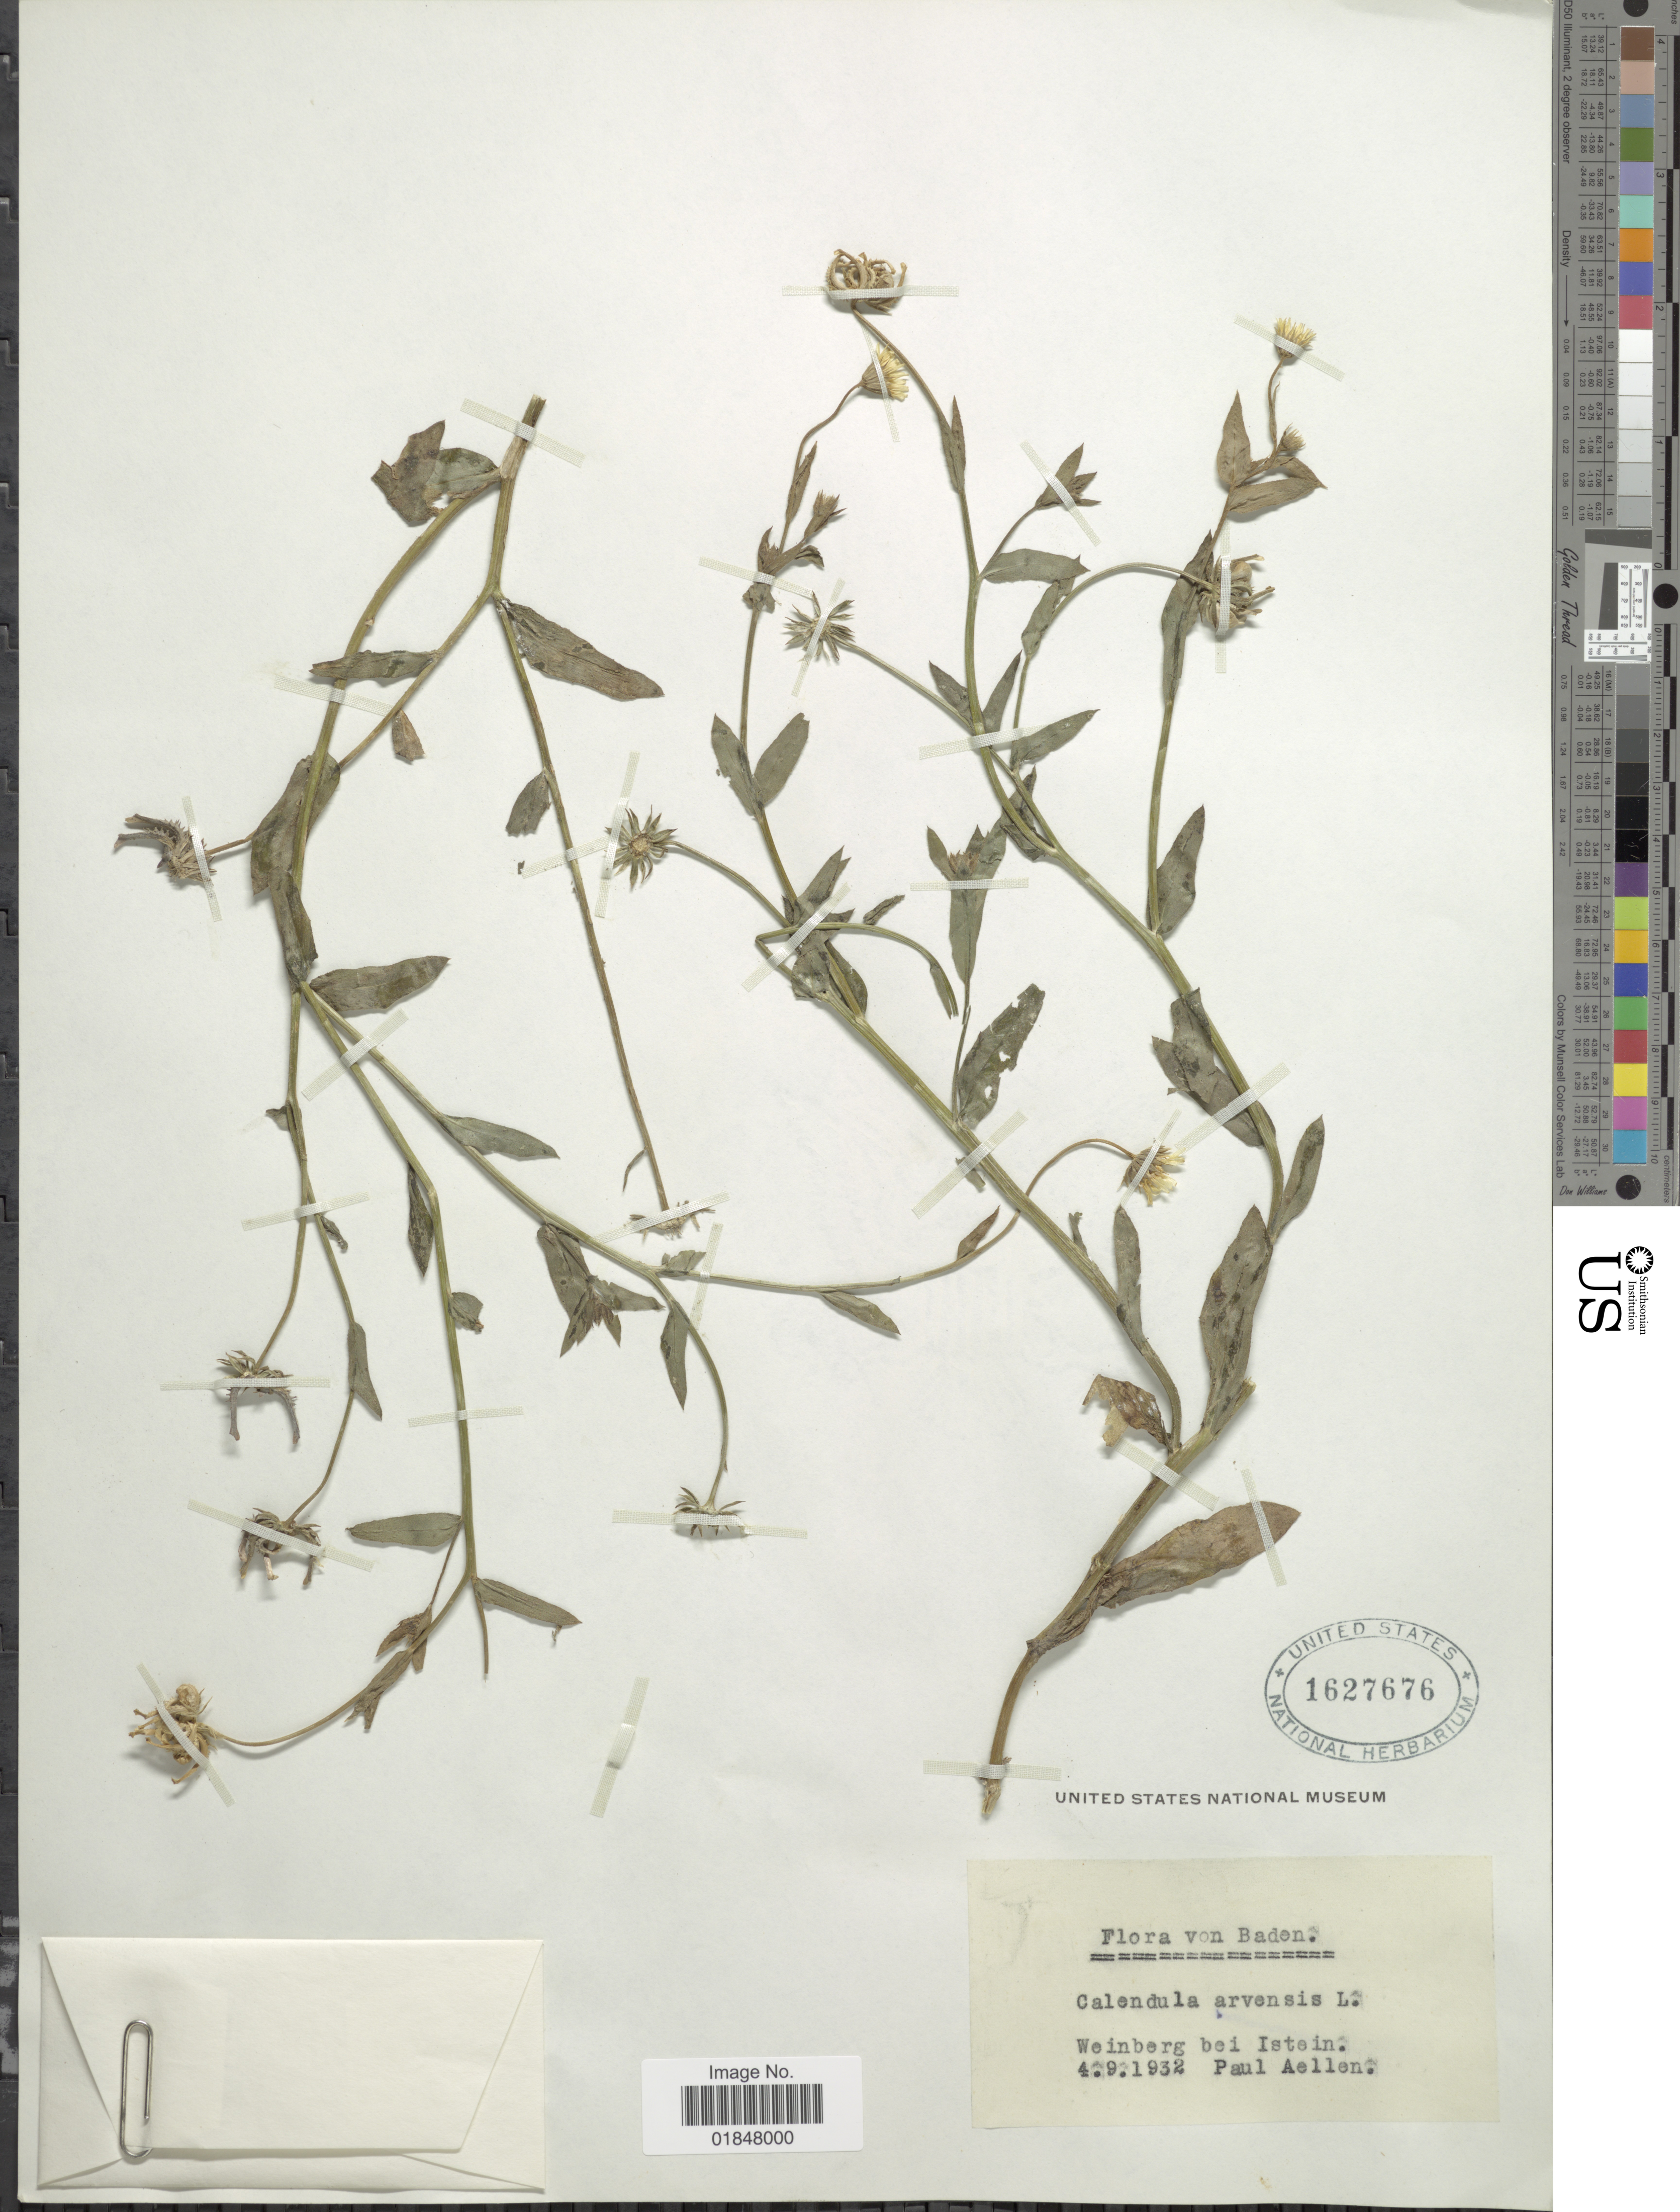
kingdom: Plantae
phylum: Tracheophyta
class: Magnoliopsida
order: Asterales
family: Asteraceae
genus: Calendula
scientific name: Calendula arvensis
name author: L.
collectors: P. Aellen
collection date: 1932-09-04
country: Germany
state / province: Baden-Württemberg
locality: Von Baden, Weinberg bei Istein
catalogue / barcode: US 1627676